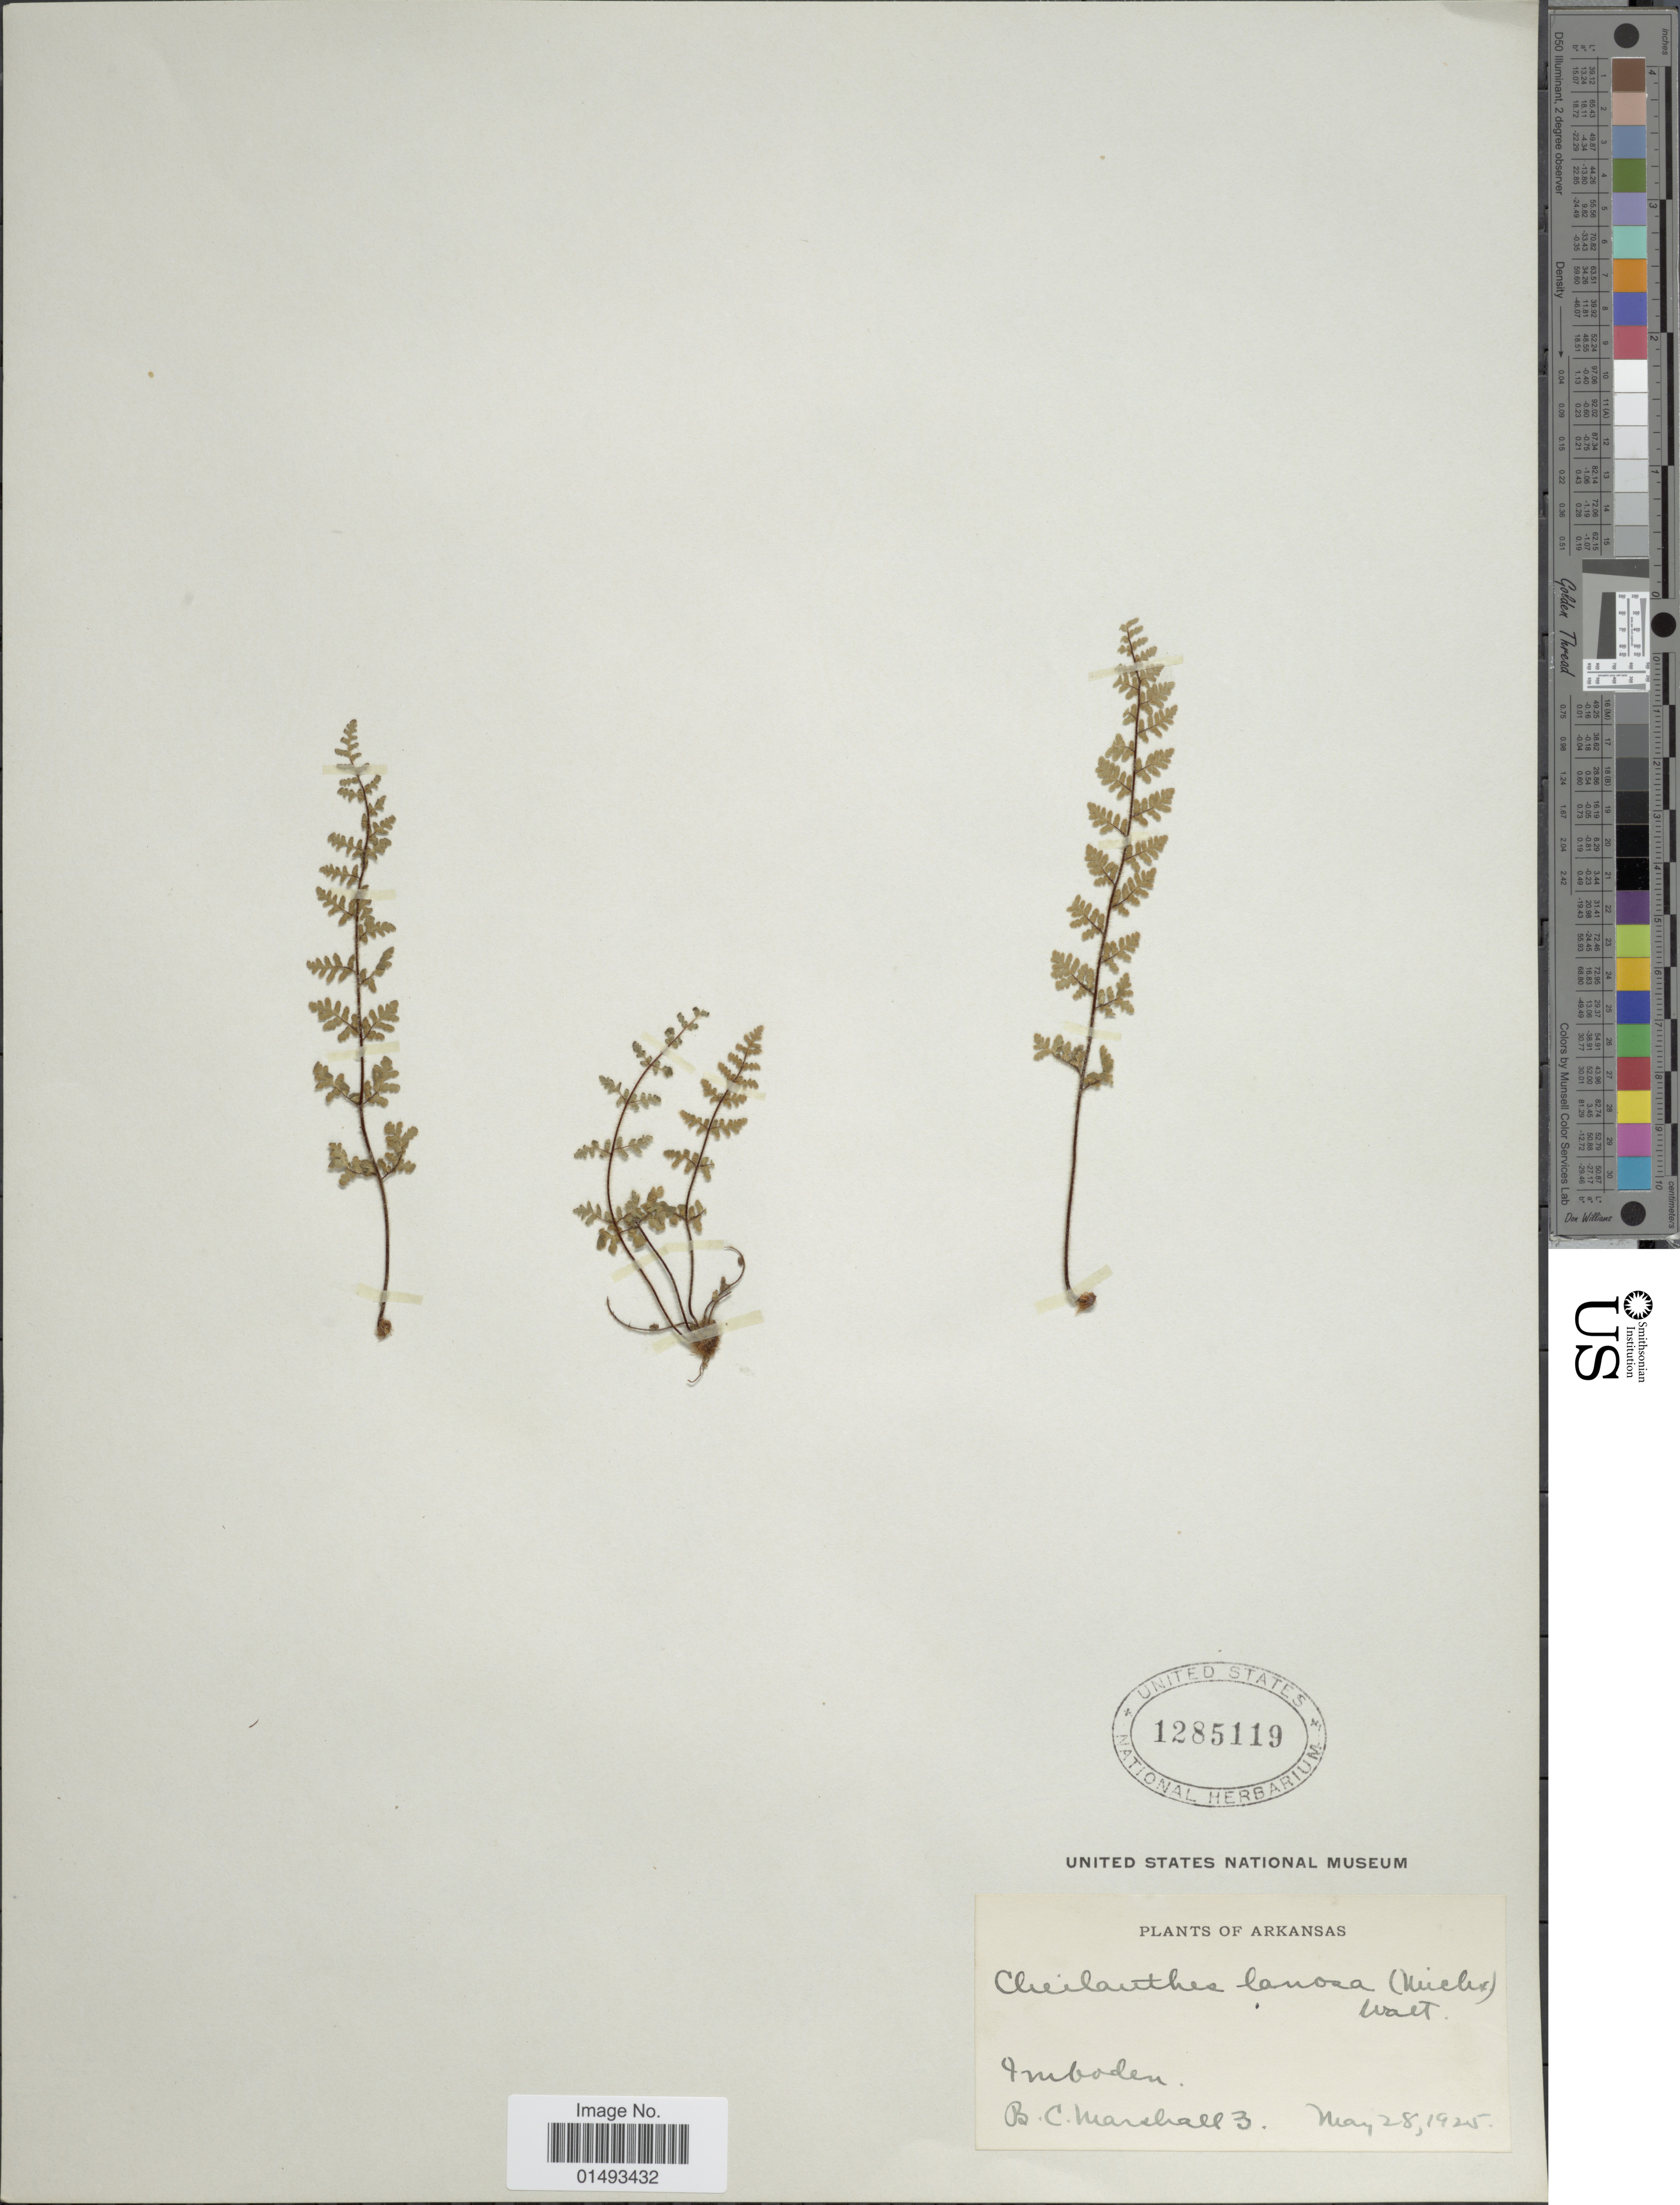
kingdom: Plantae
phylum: Tracheophyta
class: Polypodiopsida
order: Polypodiales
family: Pteridaceae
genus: Myriopteris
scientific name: Myriopteris lanosa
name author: (Michx.) Grusz & Windham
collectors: B. C. Marshall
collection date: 1925-05-28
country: United States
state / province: Arkansas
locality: Plants of Arkansas, Imboden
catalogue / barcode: US 1285119